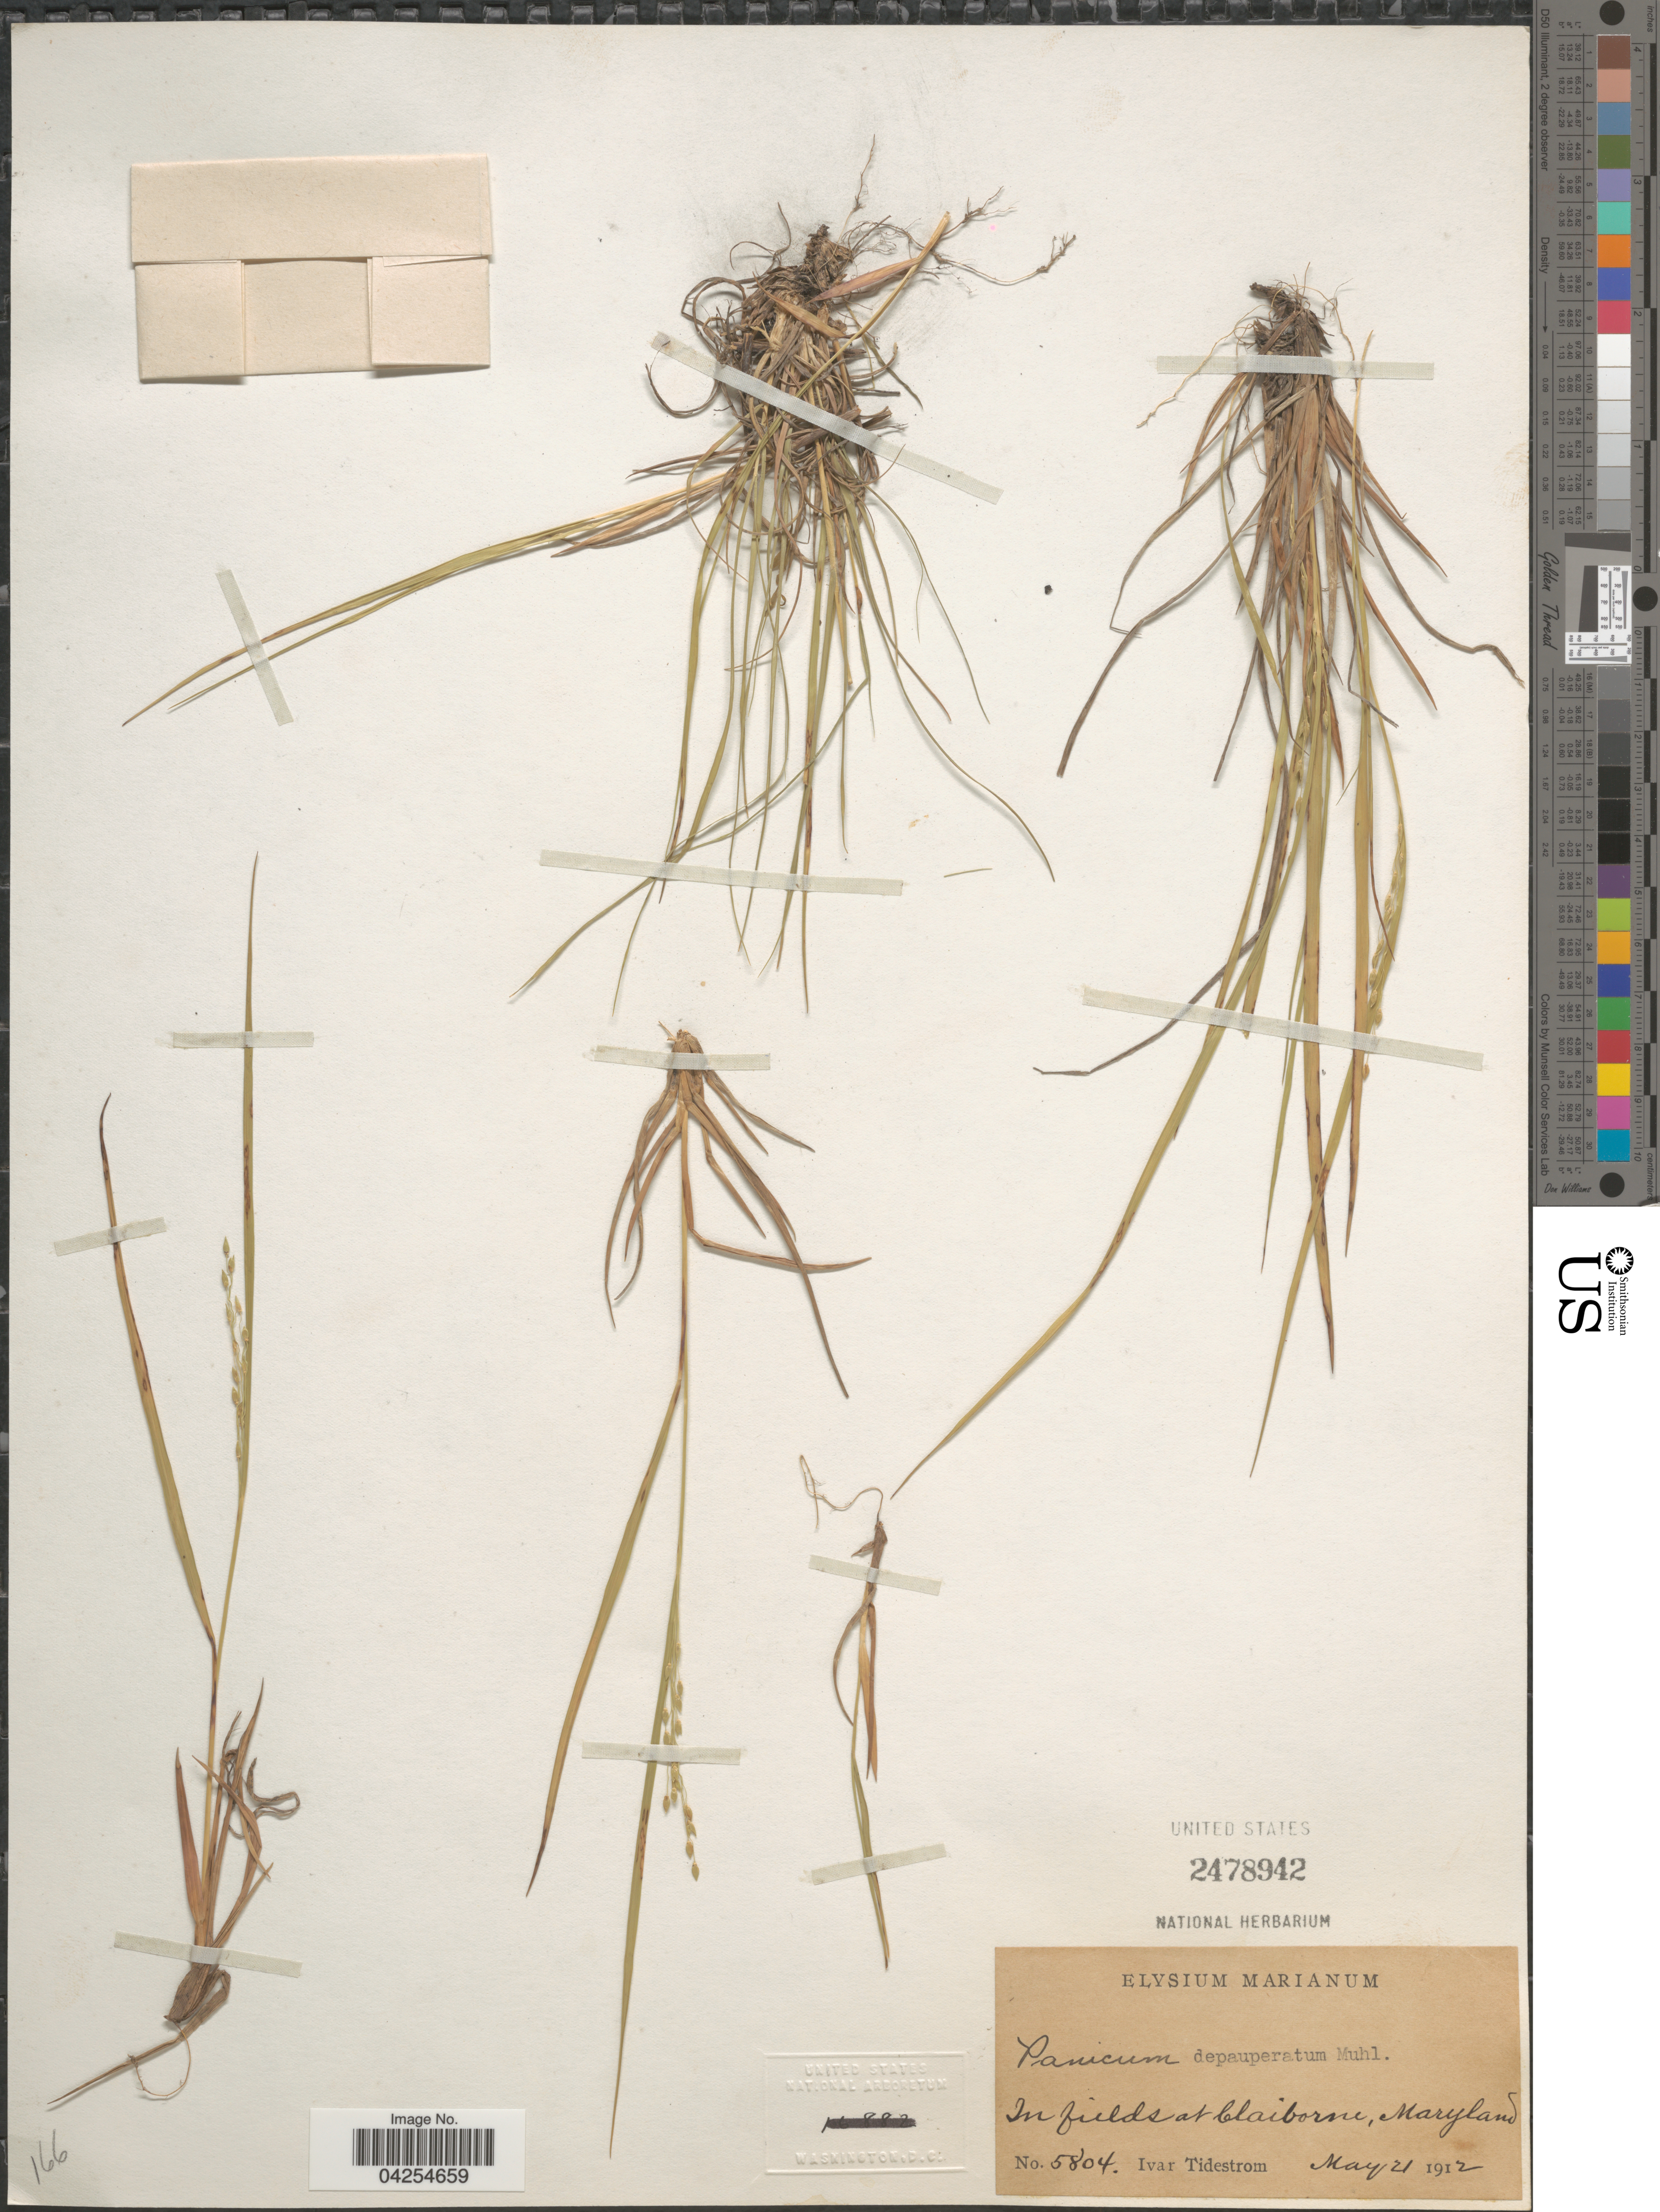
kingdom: Plantae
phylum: Tracheophyta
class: Liliopsida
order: Poales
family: Poaceae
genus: Dichanthelium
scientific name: Dichanthelium depauperatum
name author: (Muhl.) Gould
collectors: I. F. Tidestrom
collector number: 5804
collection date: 1912-05-21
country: United States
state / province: Maryland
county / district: Talbot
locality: In fields at Claiborne.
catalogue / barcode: US 2478942